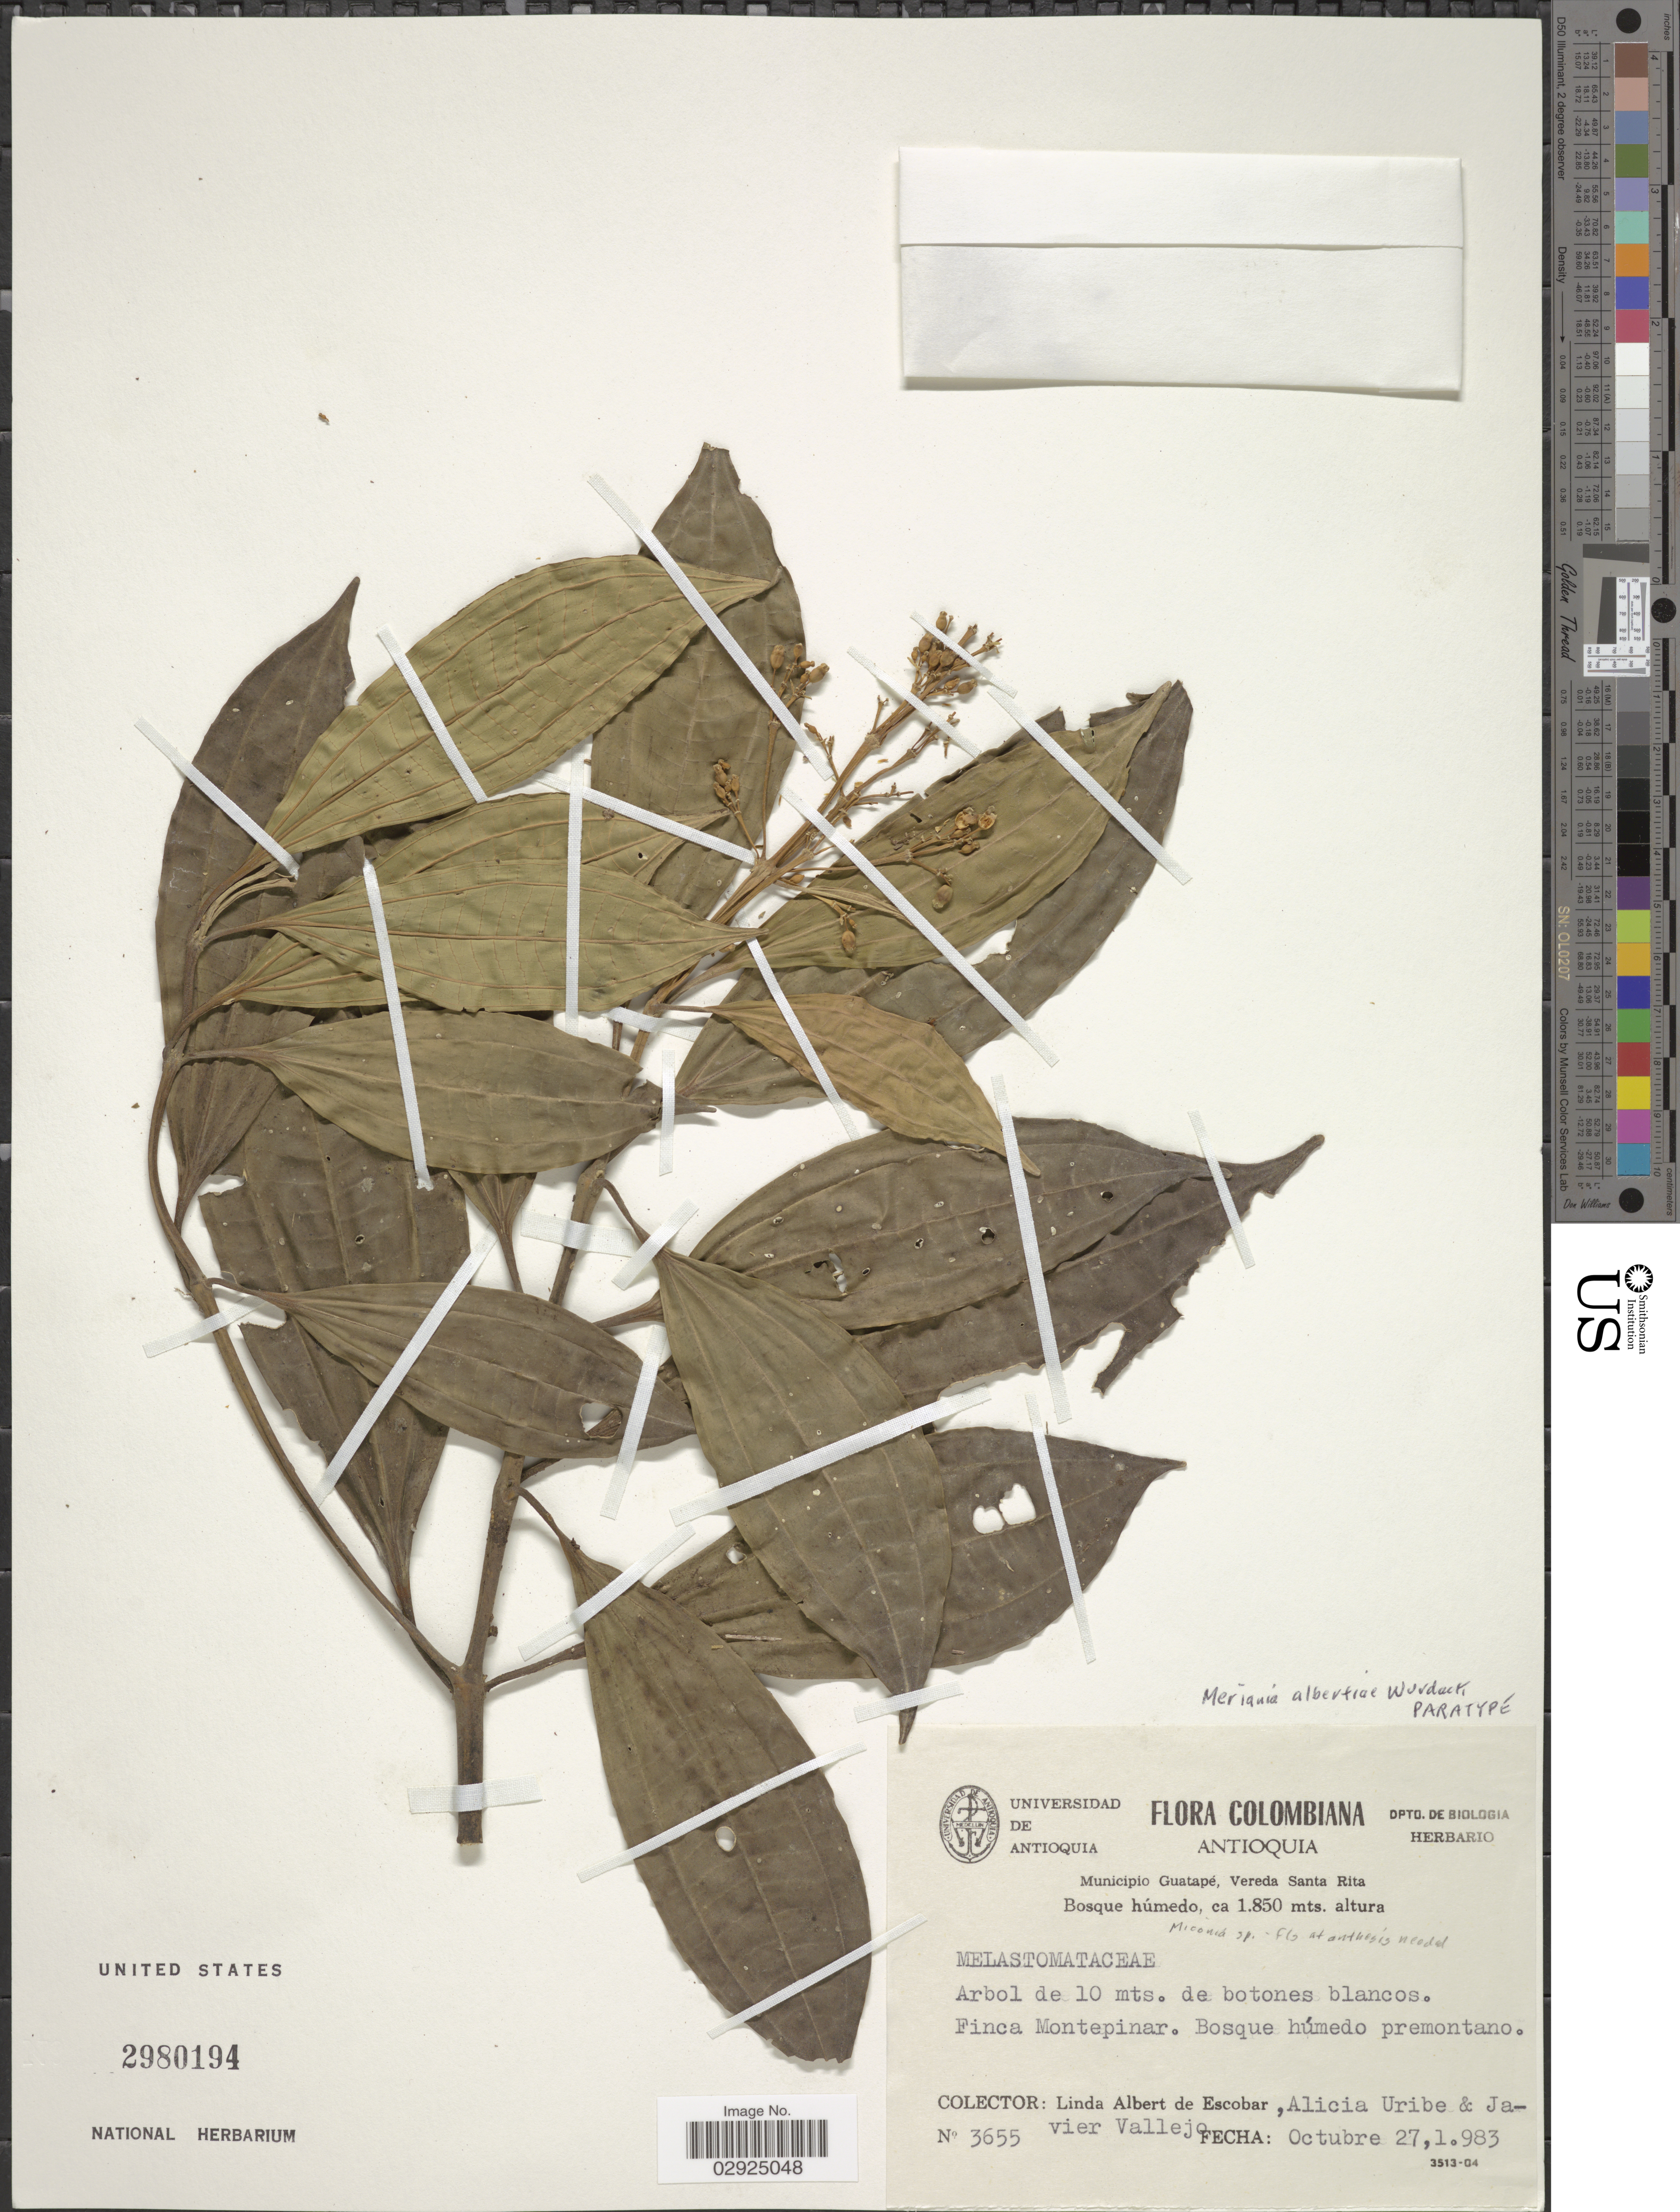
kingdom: Plantae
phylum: Tracheophyta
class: Magnoliopsida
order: Myrtales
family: Melastomataceae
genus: Meriania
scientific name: Meriania albertiae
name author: Wurdack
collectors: L. K. de Escobar, A. Uribe & J. Vallejo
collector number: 3655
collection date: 1983-10-27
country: Colombia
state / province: Antioquia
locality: Municipio Guatapé, Vereda Santa Rita, Finca Montepinar.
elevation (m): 1850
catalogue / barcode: US 2980194